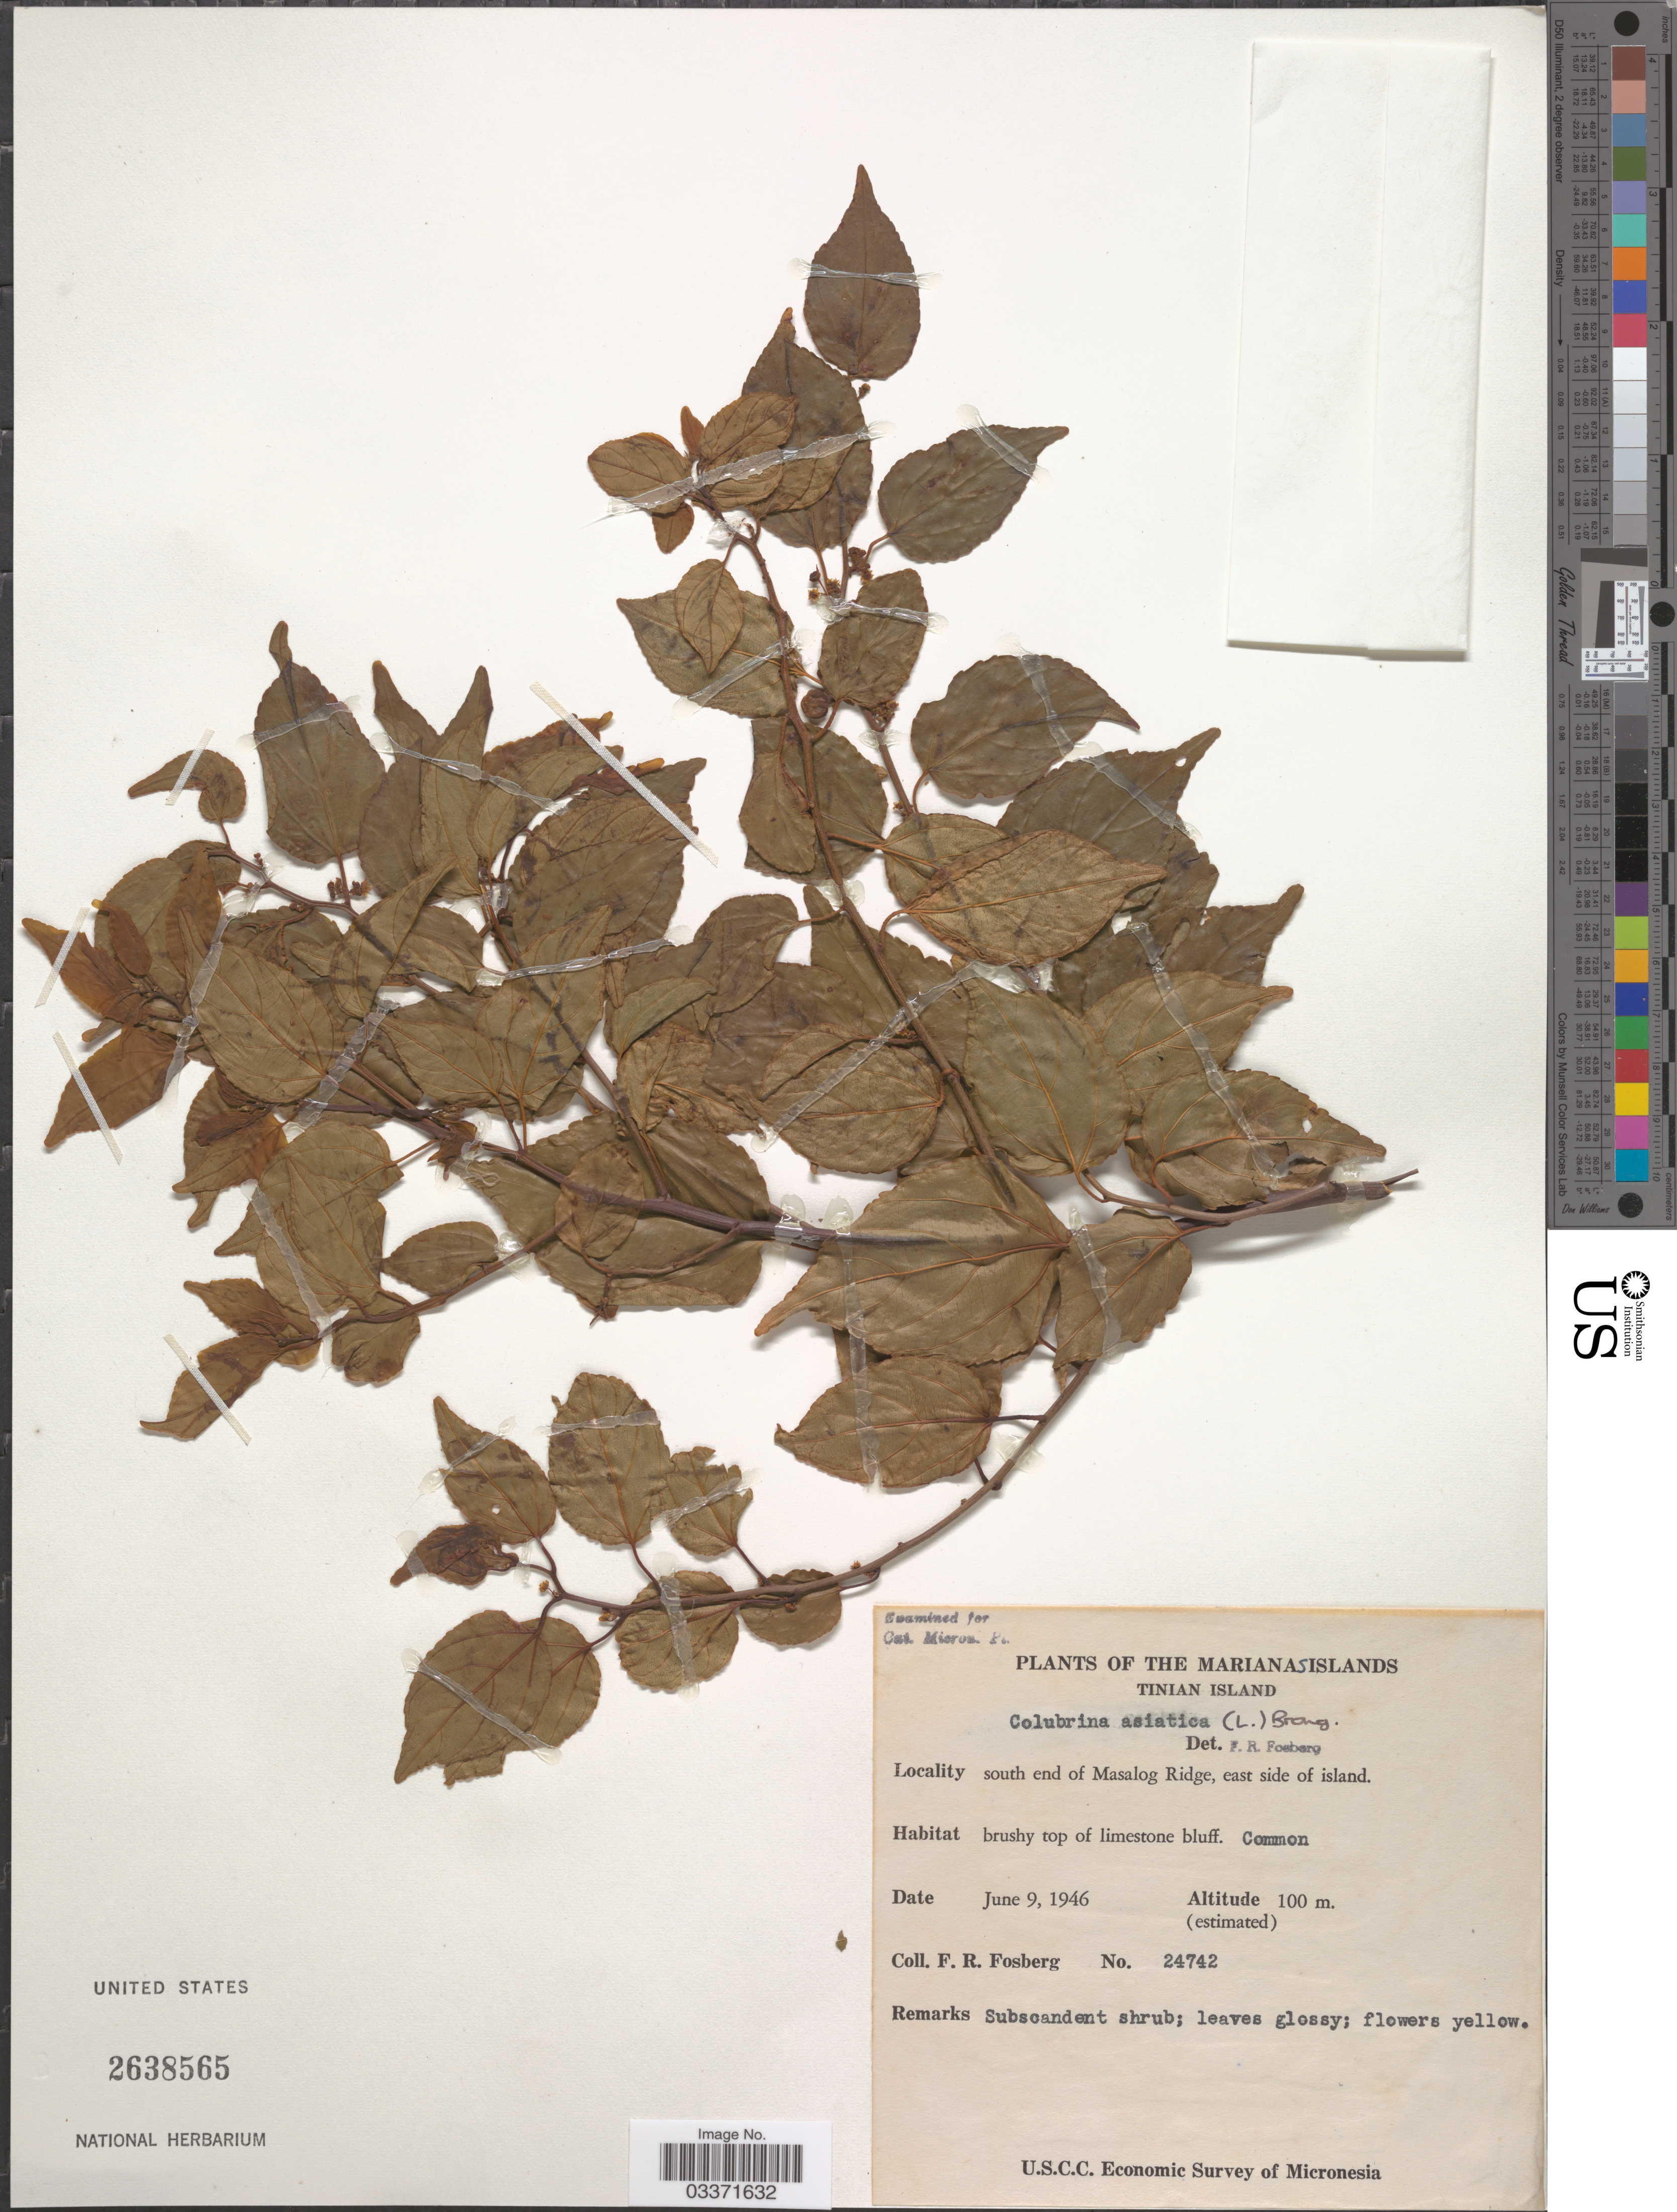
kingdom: Plantae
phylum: Tracheophyta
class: Magnoliopsida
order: Rosales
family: Rhamnaceae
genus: Colubrina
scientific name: Colubrina asiatica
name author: (L.) Brongn.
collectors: F. R. Fosberg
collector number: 24742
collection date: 1946-06-09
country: Northern Mariana Islands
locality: The Marianas Islands, Tinian Island, south end of Masalog Ridge, east side of island.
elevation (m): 100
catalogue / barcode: US 2638565